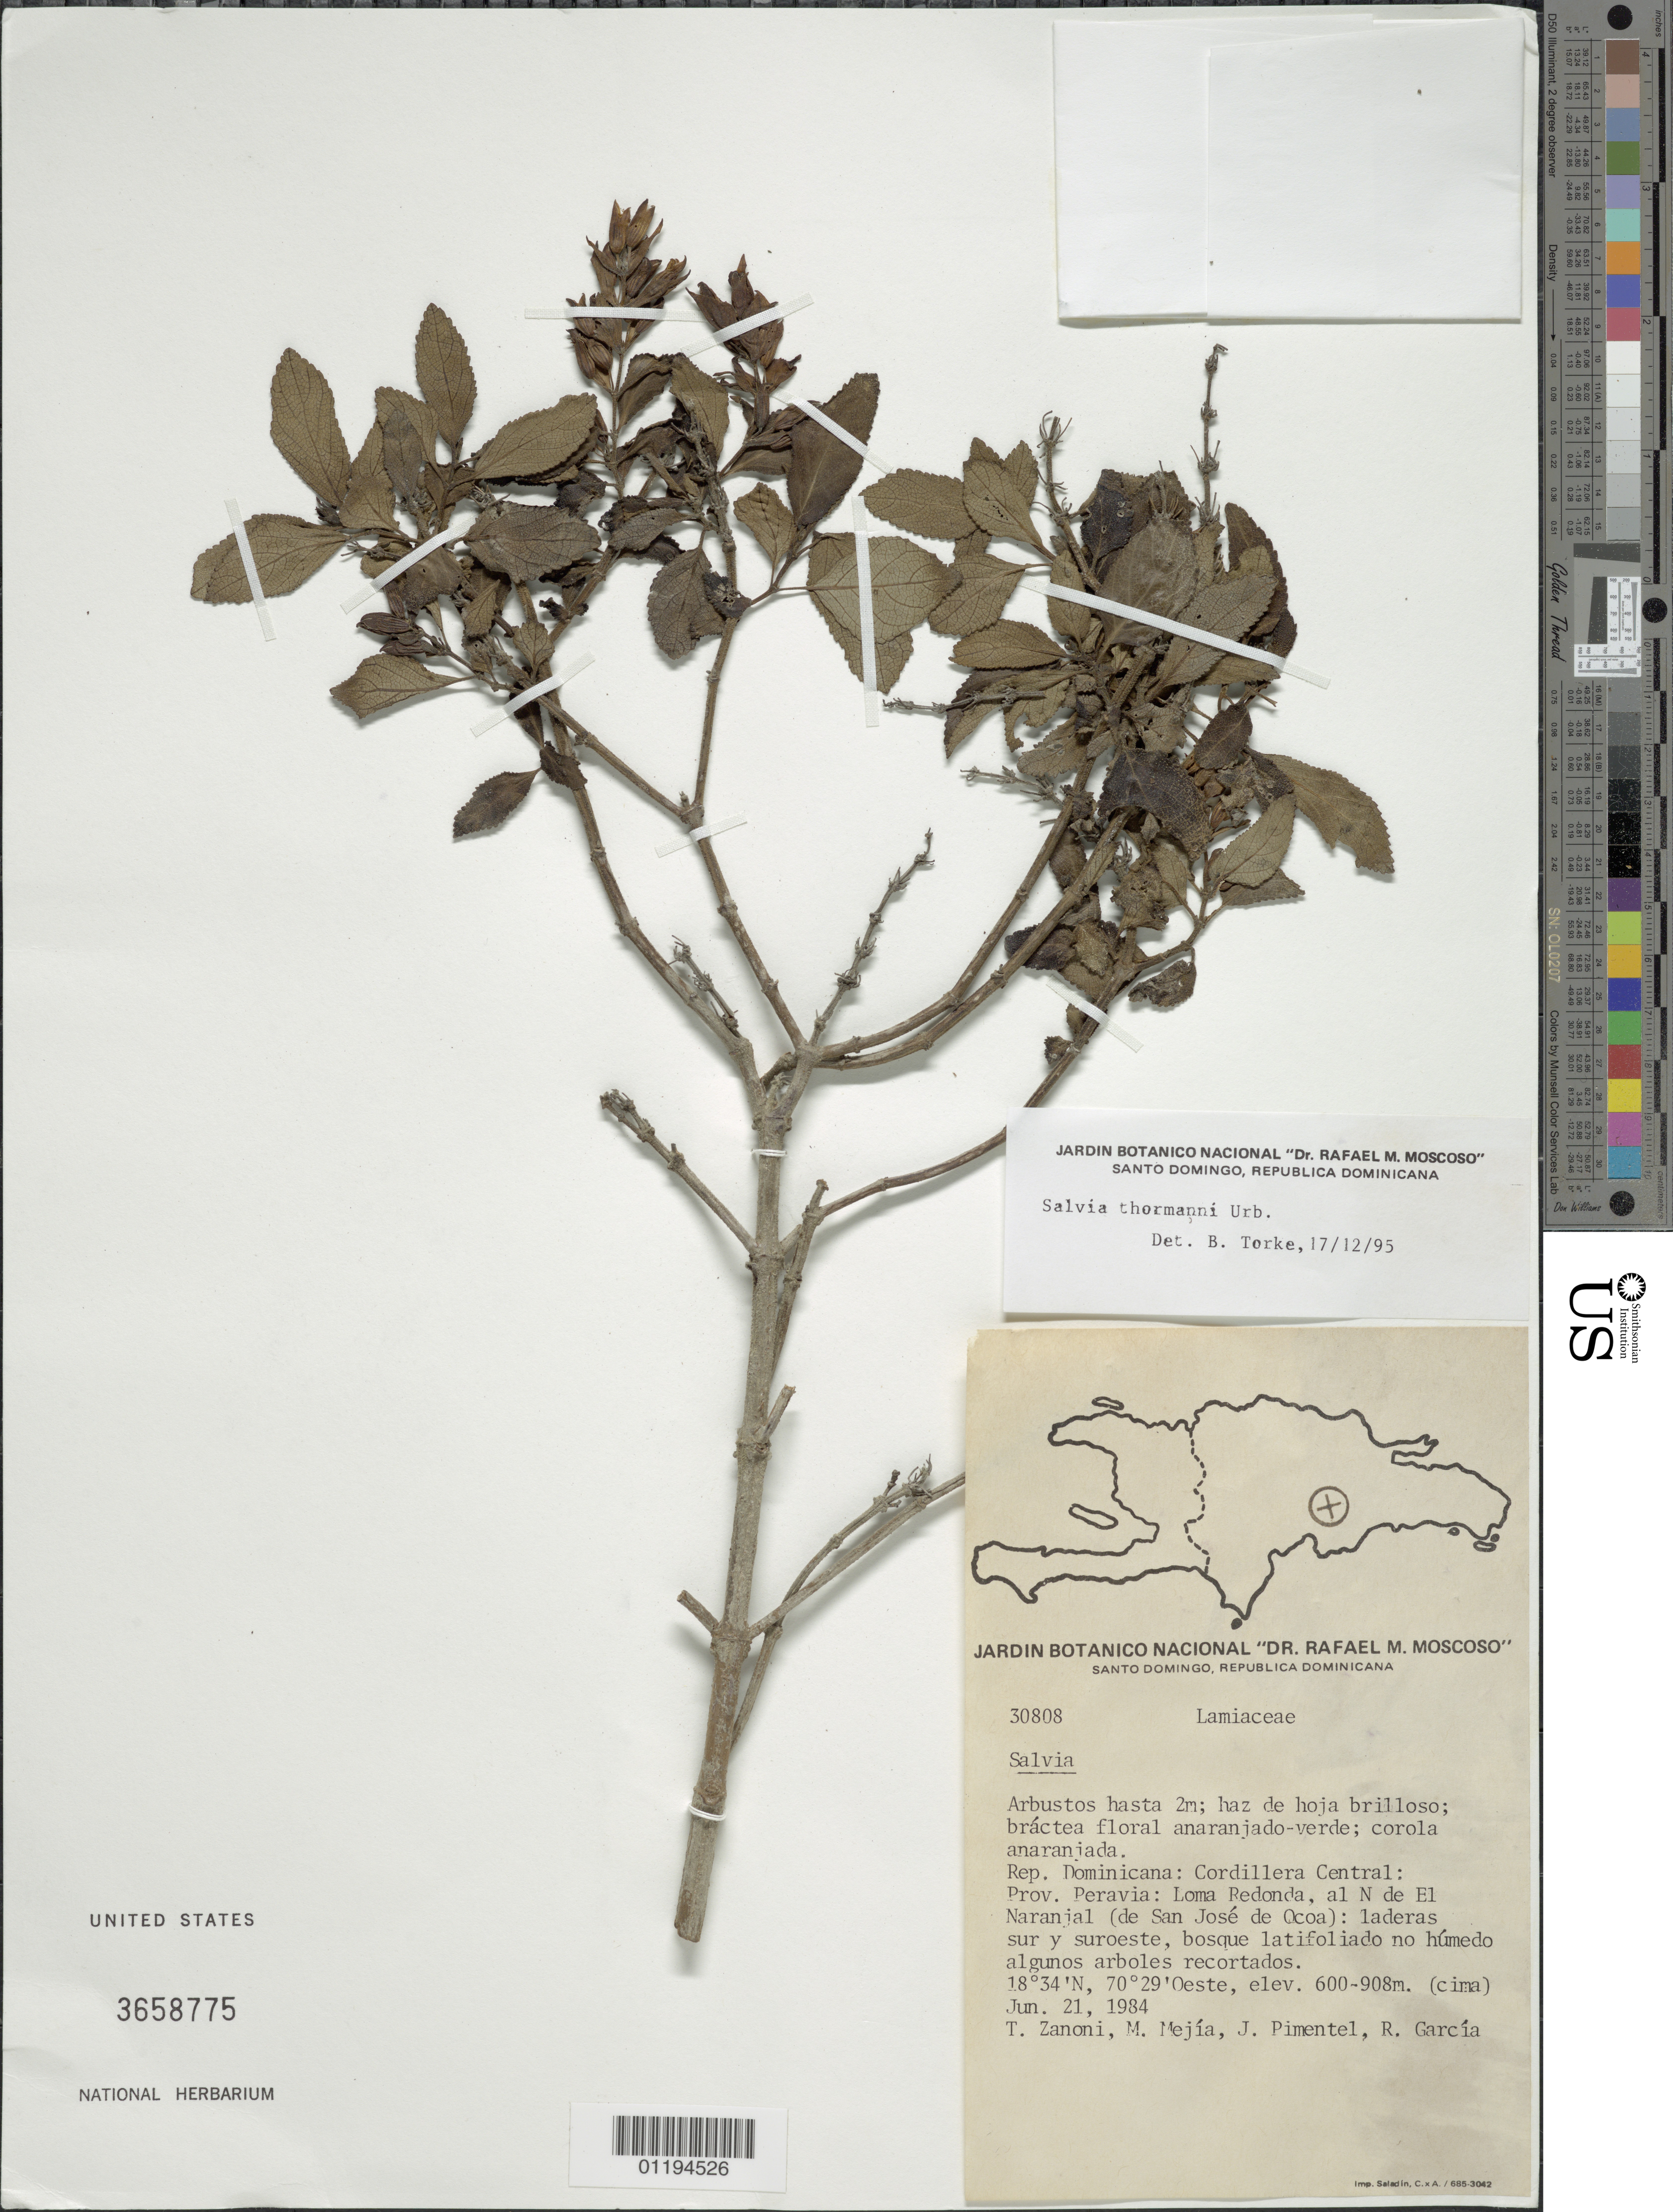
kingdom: Plantae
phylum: Tracheophyta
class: Magnoliopsida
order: Lamiales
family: Lamiaceae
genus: Salvia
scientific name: Salvia thormannii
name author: Urb.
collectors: T. A. Zanoni, M. Mejia, J. Pimental & R. Garcia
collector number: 30808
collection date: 1984-06-21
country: Dominican Republic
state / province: Peravia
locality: N of El Naranjal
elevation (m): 600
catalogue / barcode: US 3658775